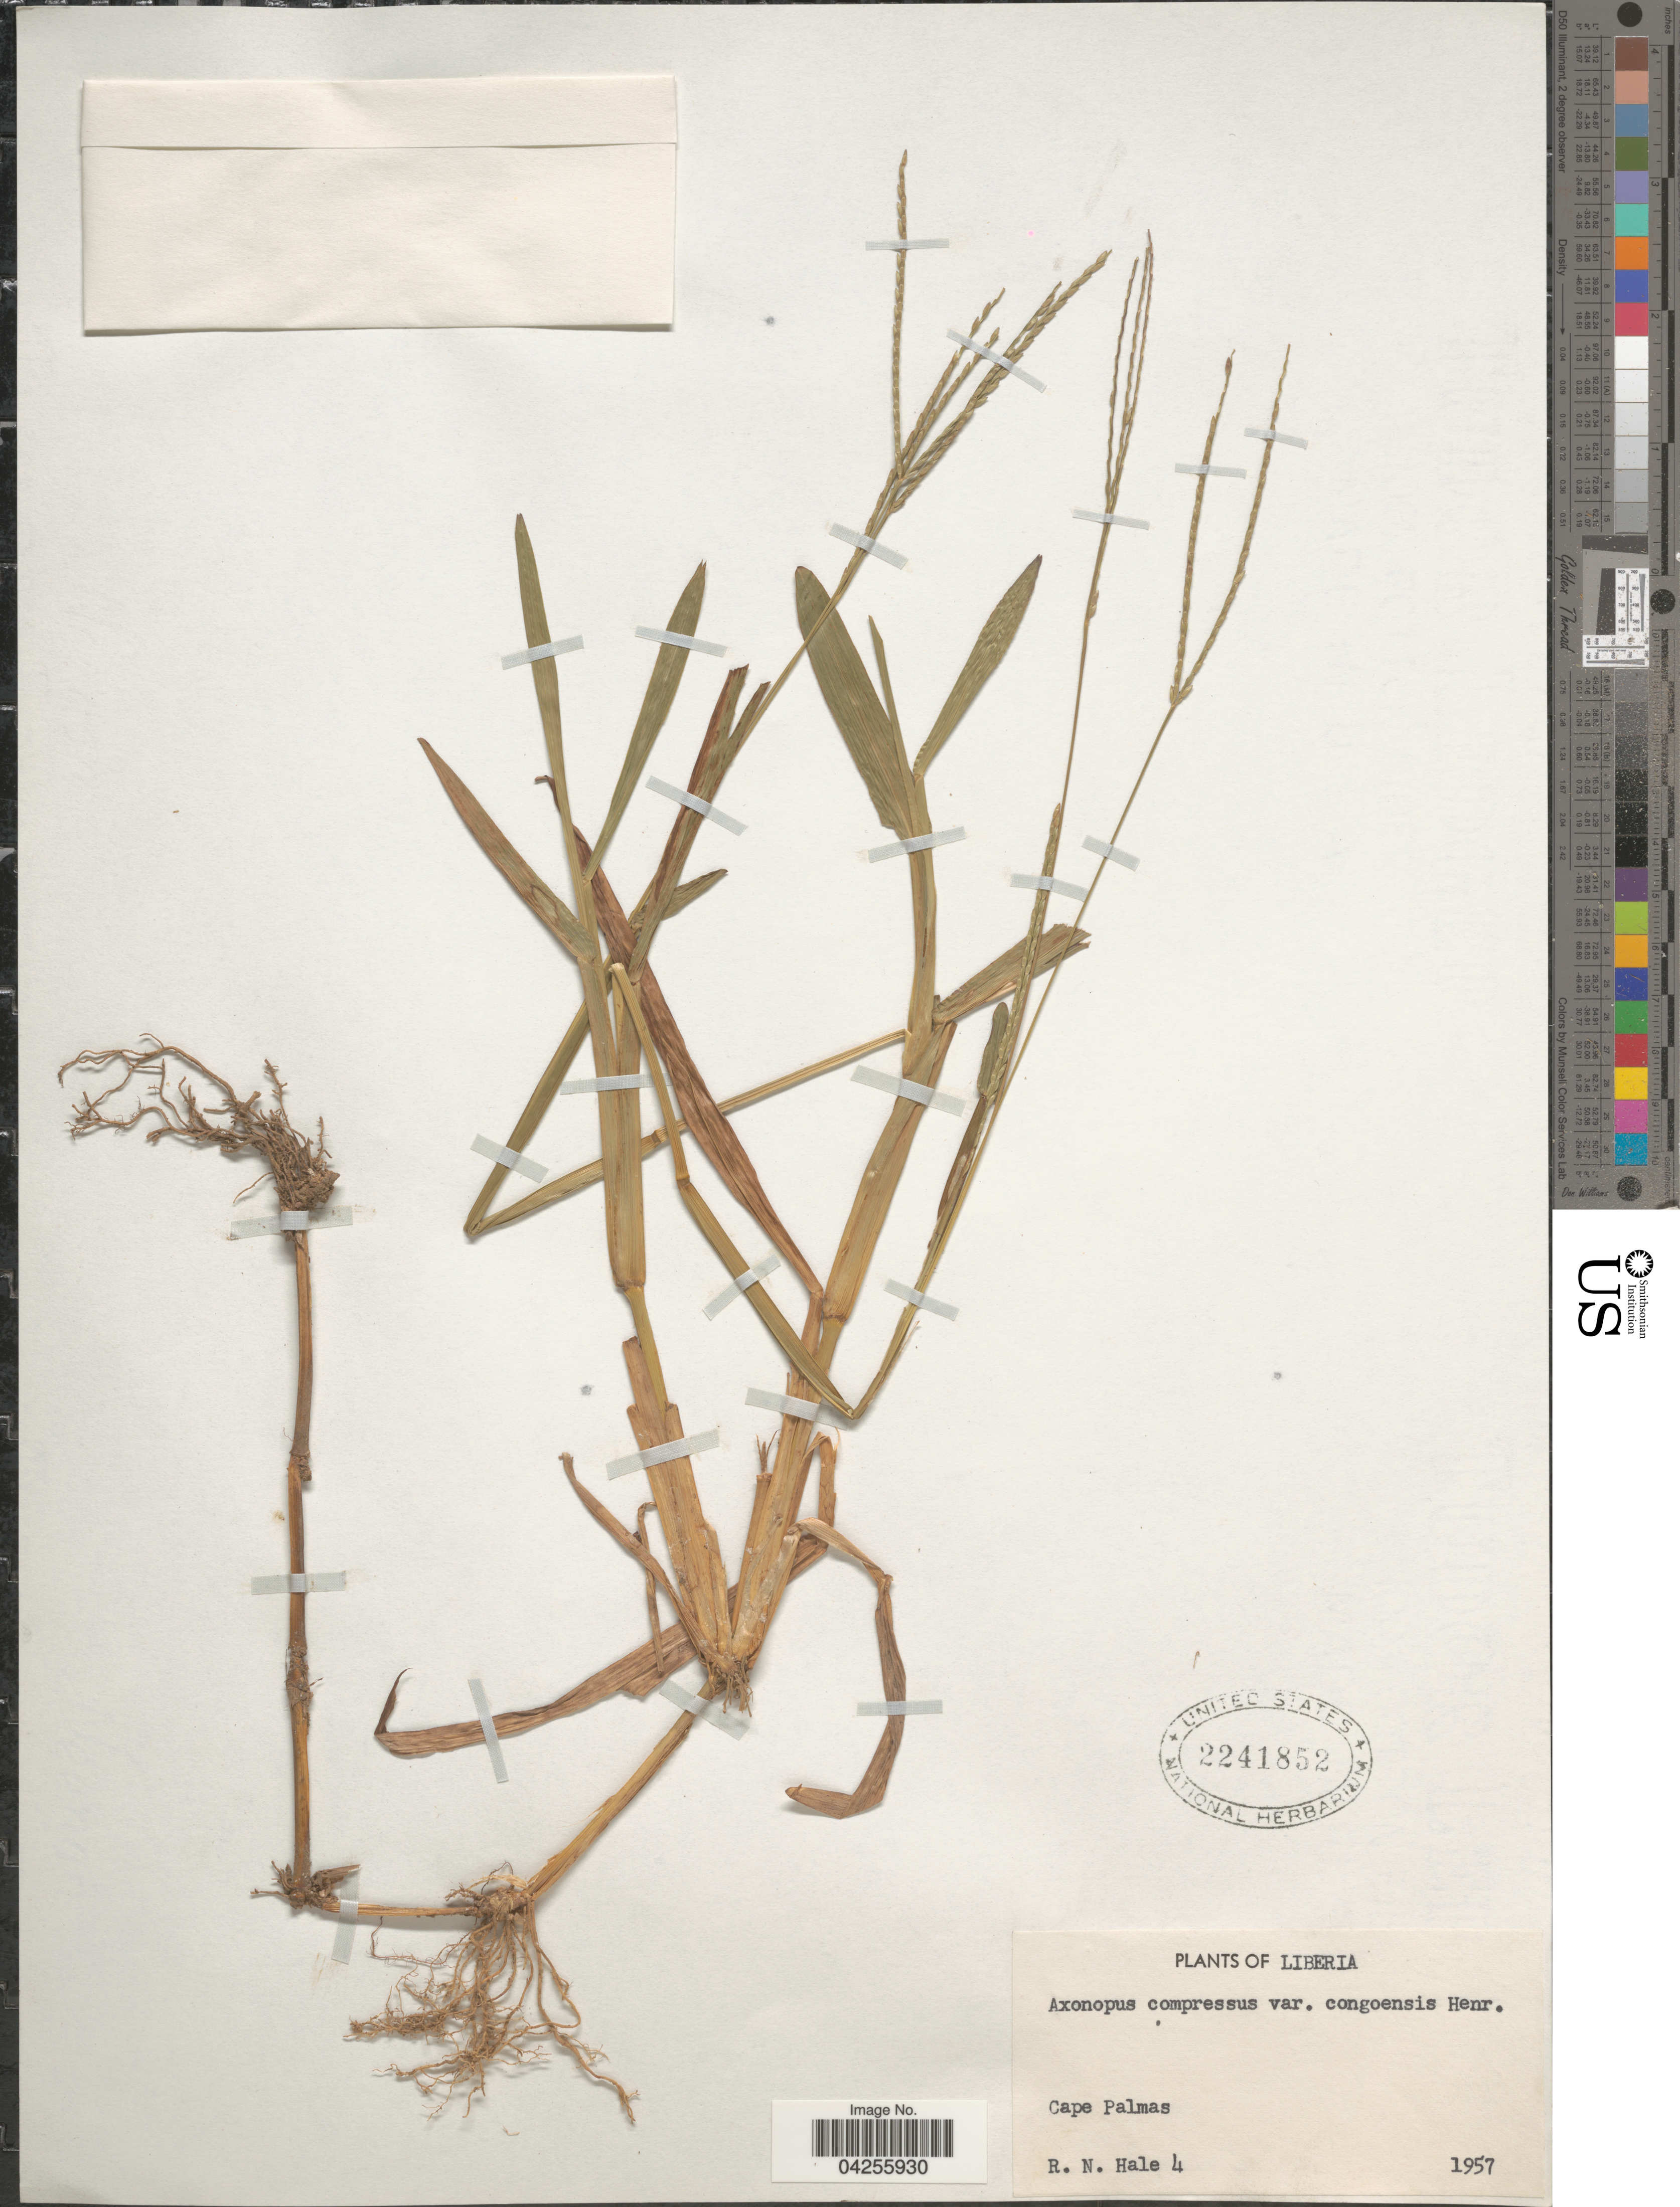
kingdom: Plantae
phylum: Tracheophyta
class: Liliopsida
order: Poales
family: Poaceae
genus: Axonopus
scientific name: Axonopus compressus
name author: (Sw.) P. Beauv.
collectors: R. N. Hale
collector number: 4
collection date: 1957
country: Liberia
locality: Cape Palmas.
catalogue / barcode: US 2241852